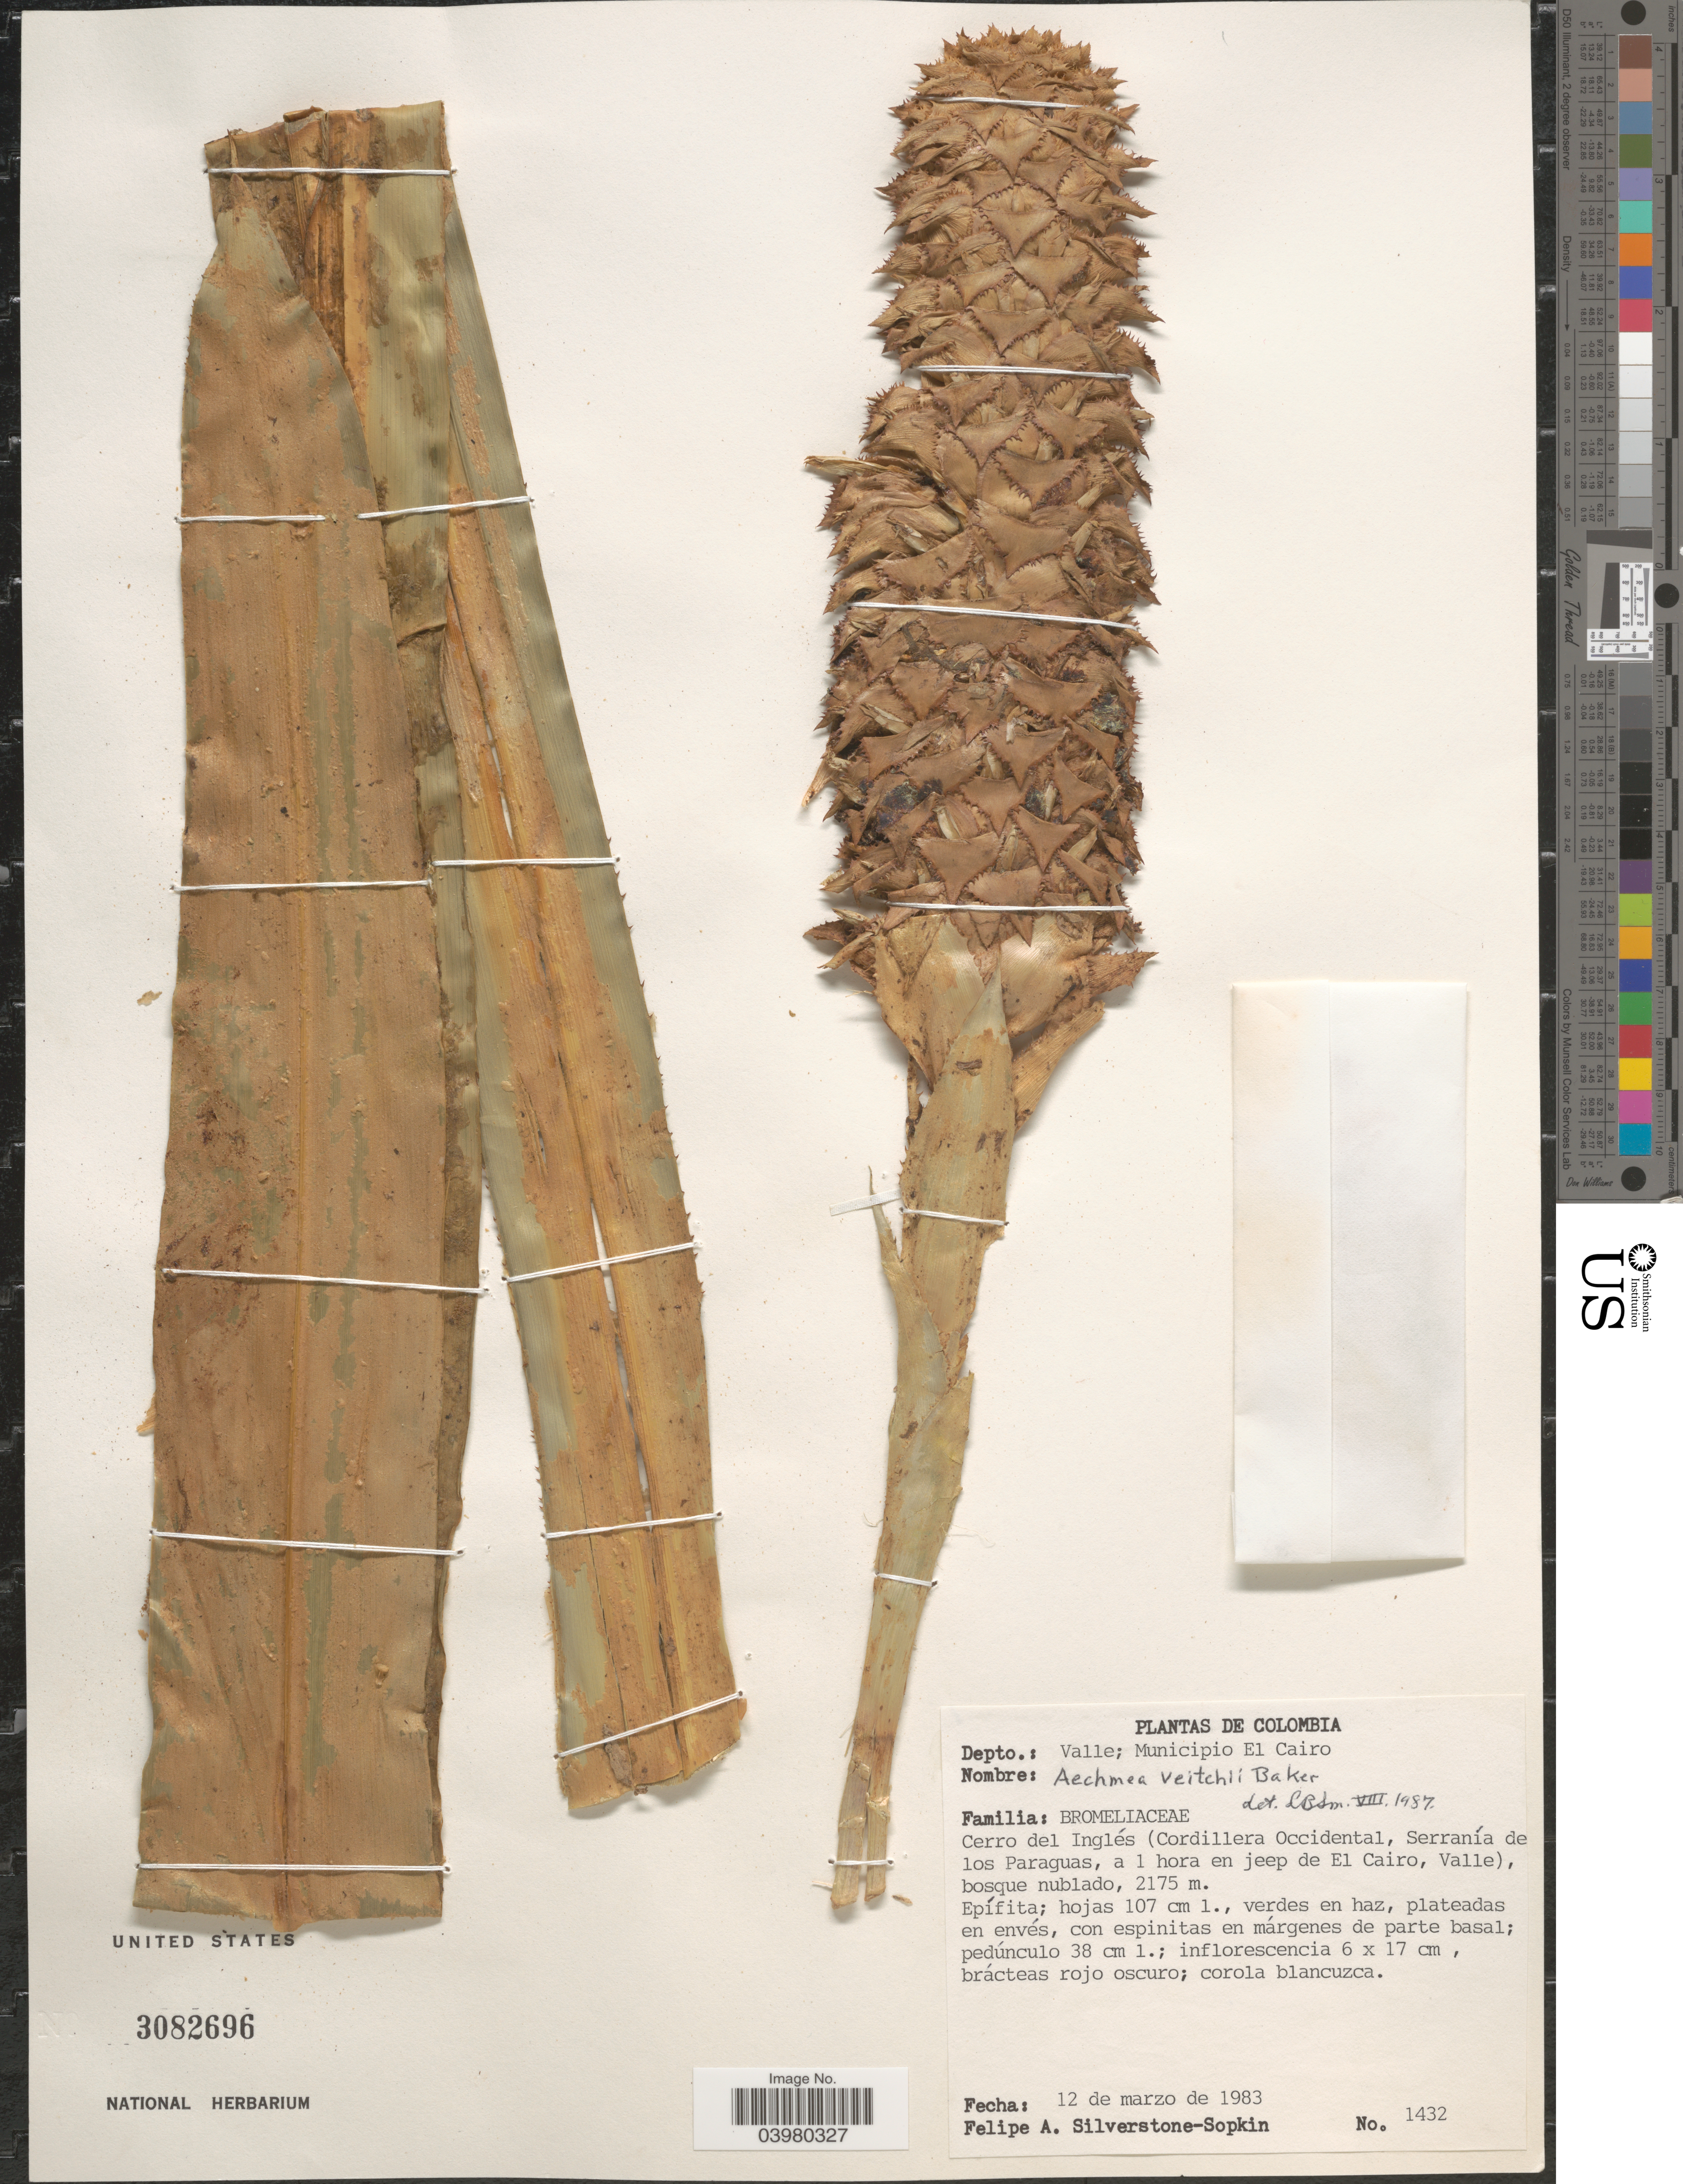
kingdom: Plantae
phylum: Tracheophyta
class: Liliopsida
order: Poales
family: Bromeliaceae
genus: Aechmea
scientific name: Aechmea veitchii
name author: Baker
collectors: P. A. Silverstone-Sopkin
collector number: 1432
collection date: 1983-03-12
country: Colombia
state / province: Valle del Cauca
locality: Depto.: Valle; Municipio El Cairo. Cerro del Inglés (Cordillera Occidental, Serranía de los Paraguas, a 1 hora en jeep de El Cairo, Valle).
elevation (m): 2175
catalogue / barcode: US 3082696